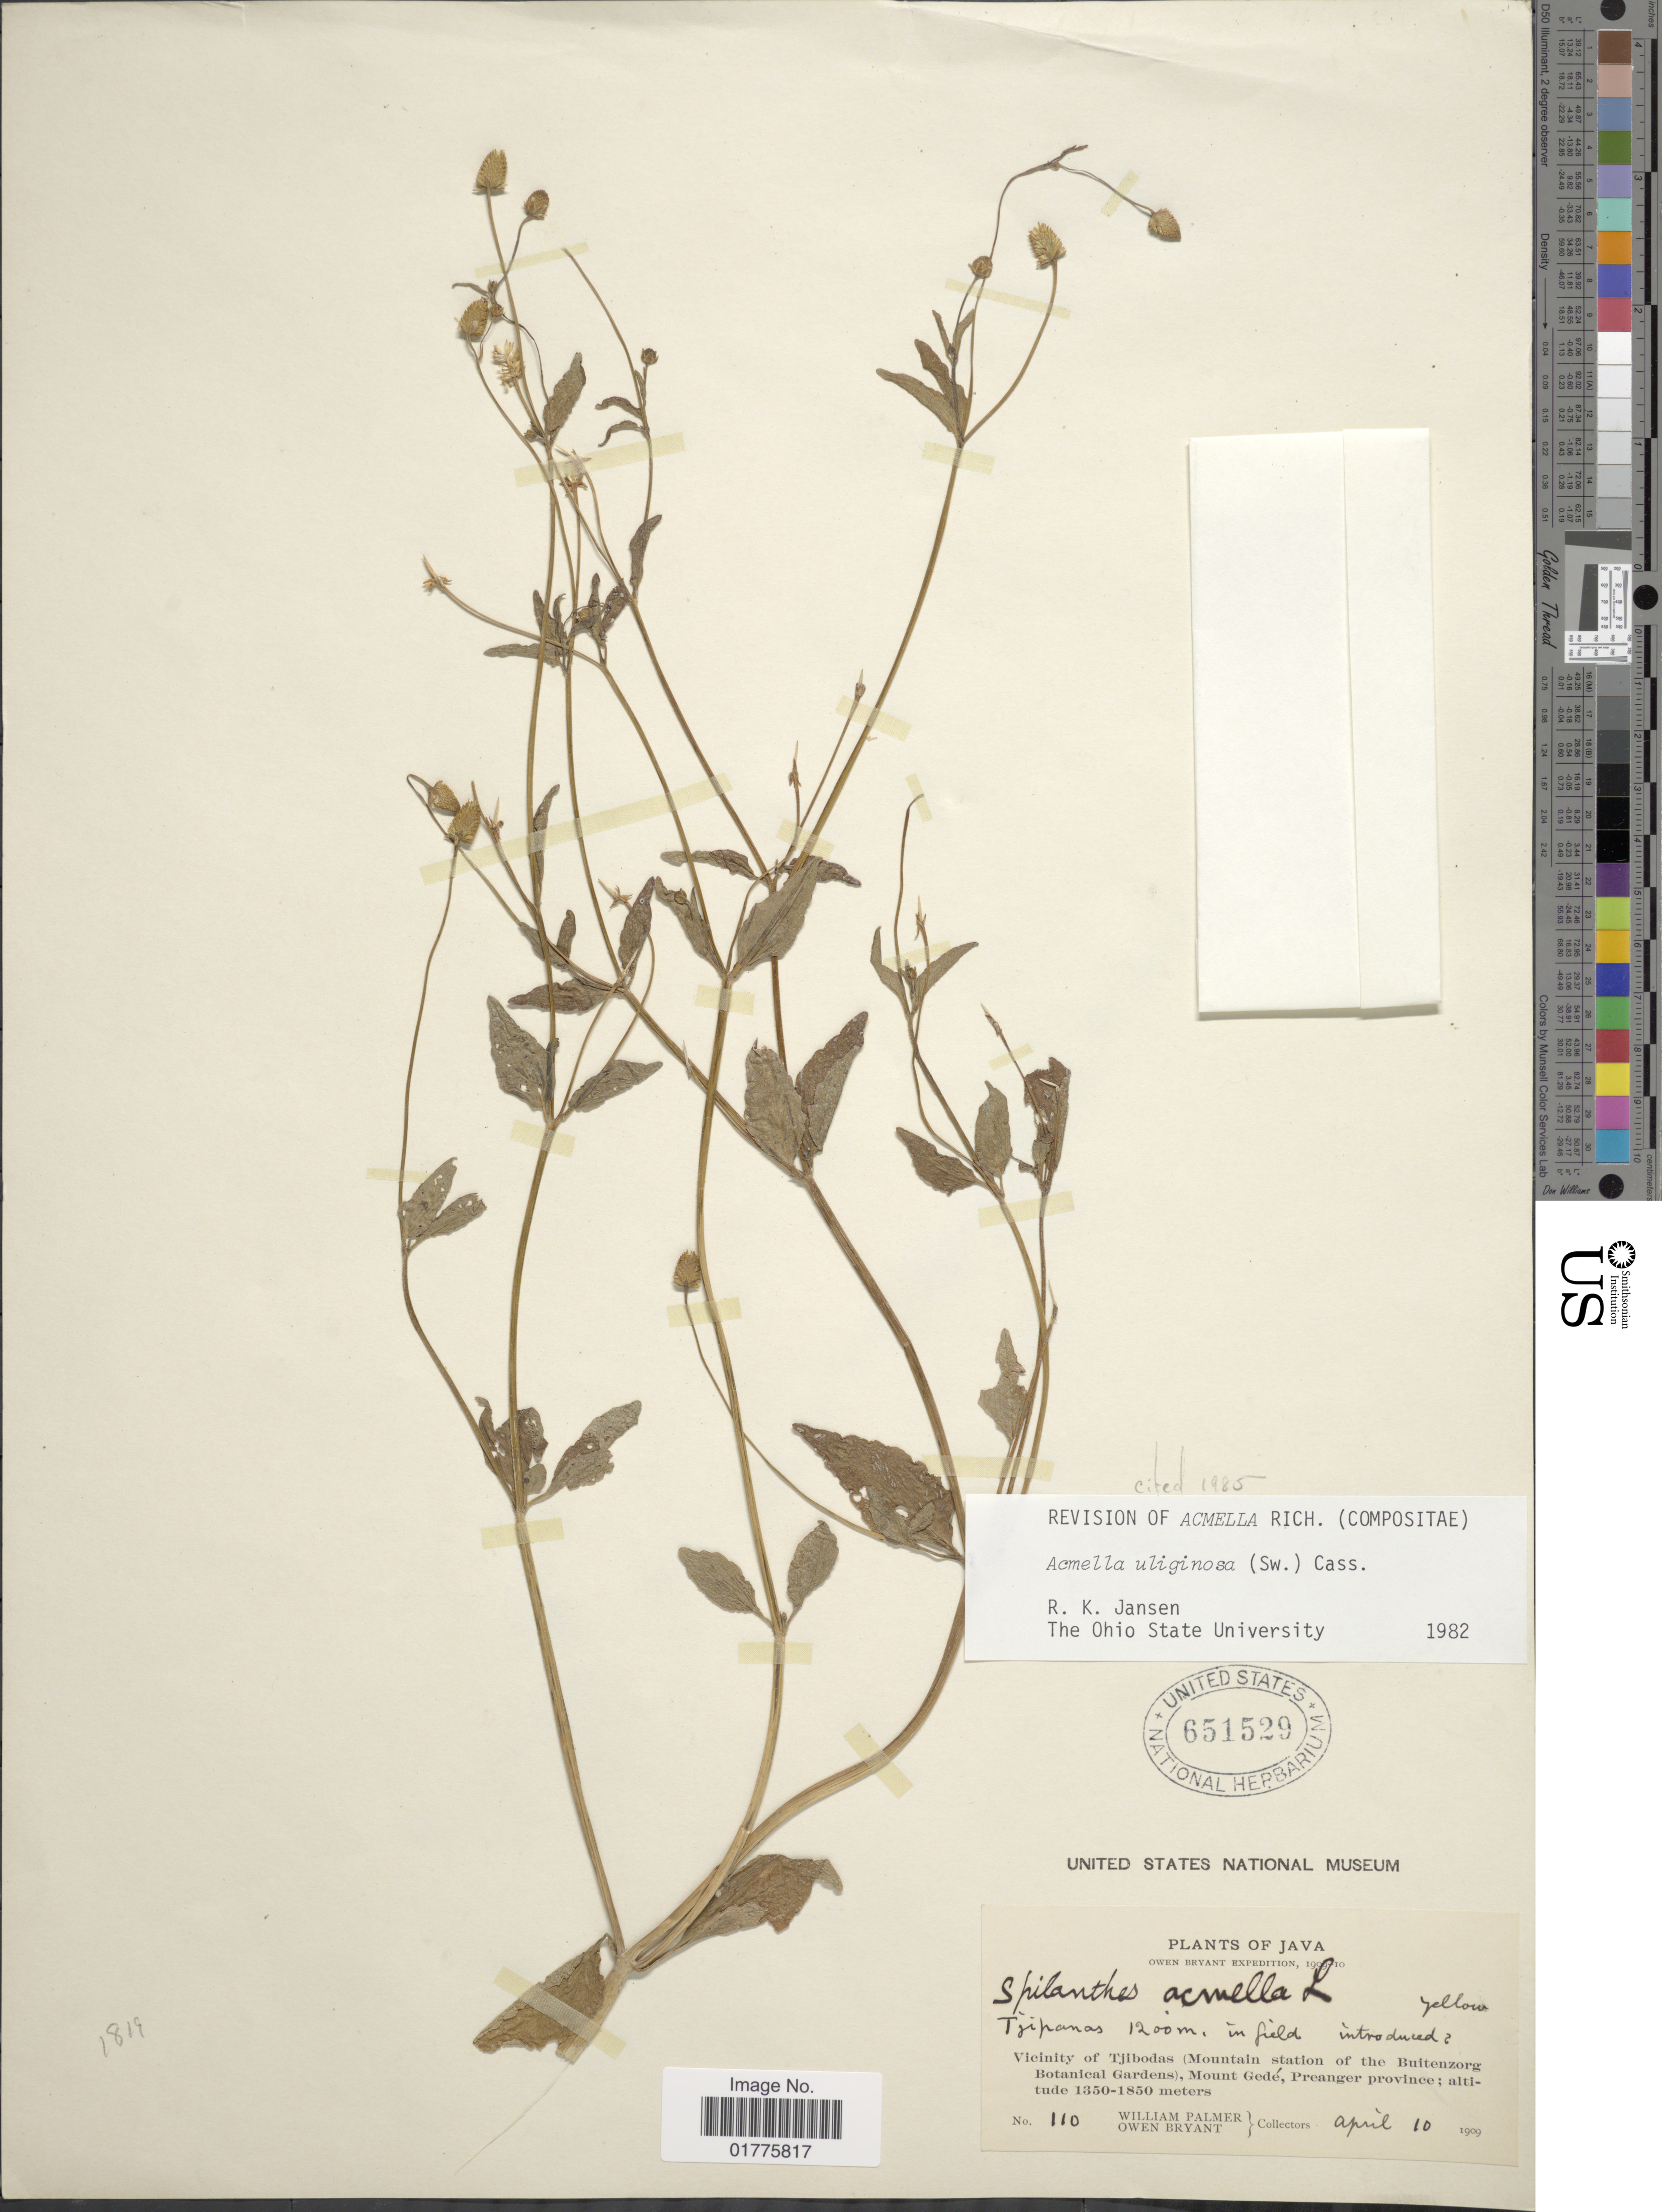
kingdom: Plantae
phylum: Tracheophyta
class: Magnoliopsida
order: Asterales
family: Asteraceae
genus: Acmella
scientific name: Acmella uliginosa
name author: (Sw.) Cass.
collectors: W. Palmer & O. Bryant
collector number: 110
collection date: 1909-04-10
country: Indonesia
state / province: Java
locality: Tjipanas, in field, Vicinity of Tjibodas (mountain station of the Buitenzorg Botanical Gardens), Mount Gedé, Preanger province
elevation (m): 1350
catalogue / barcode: US 651529